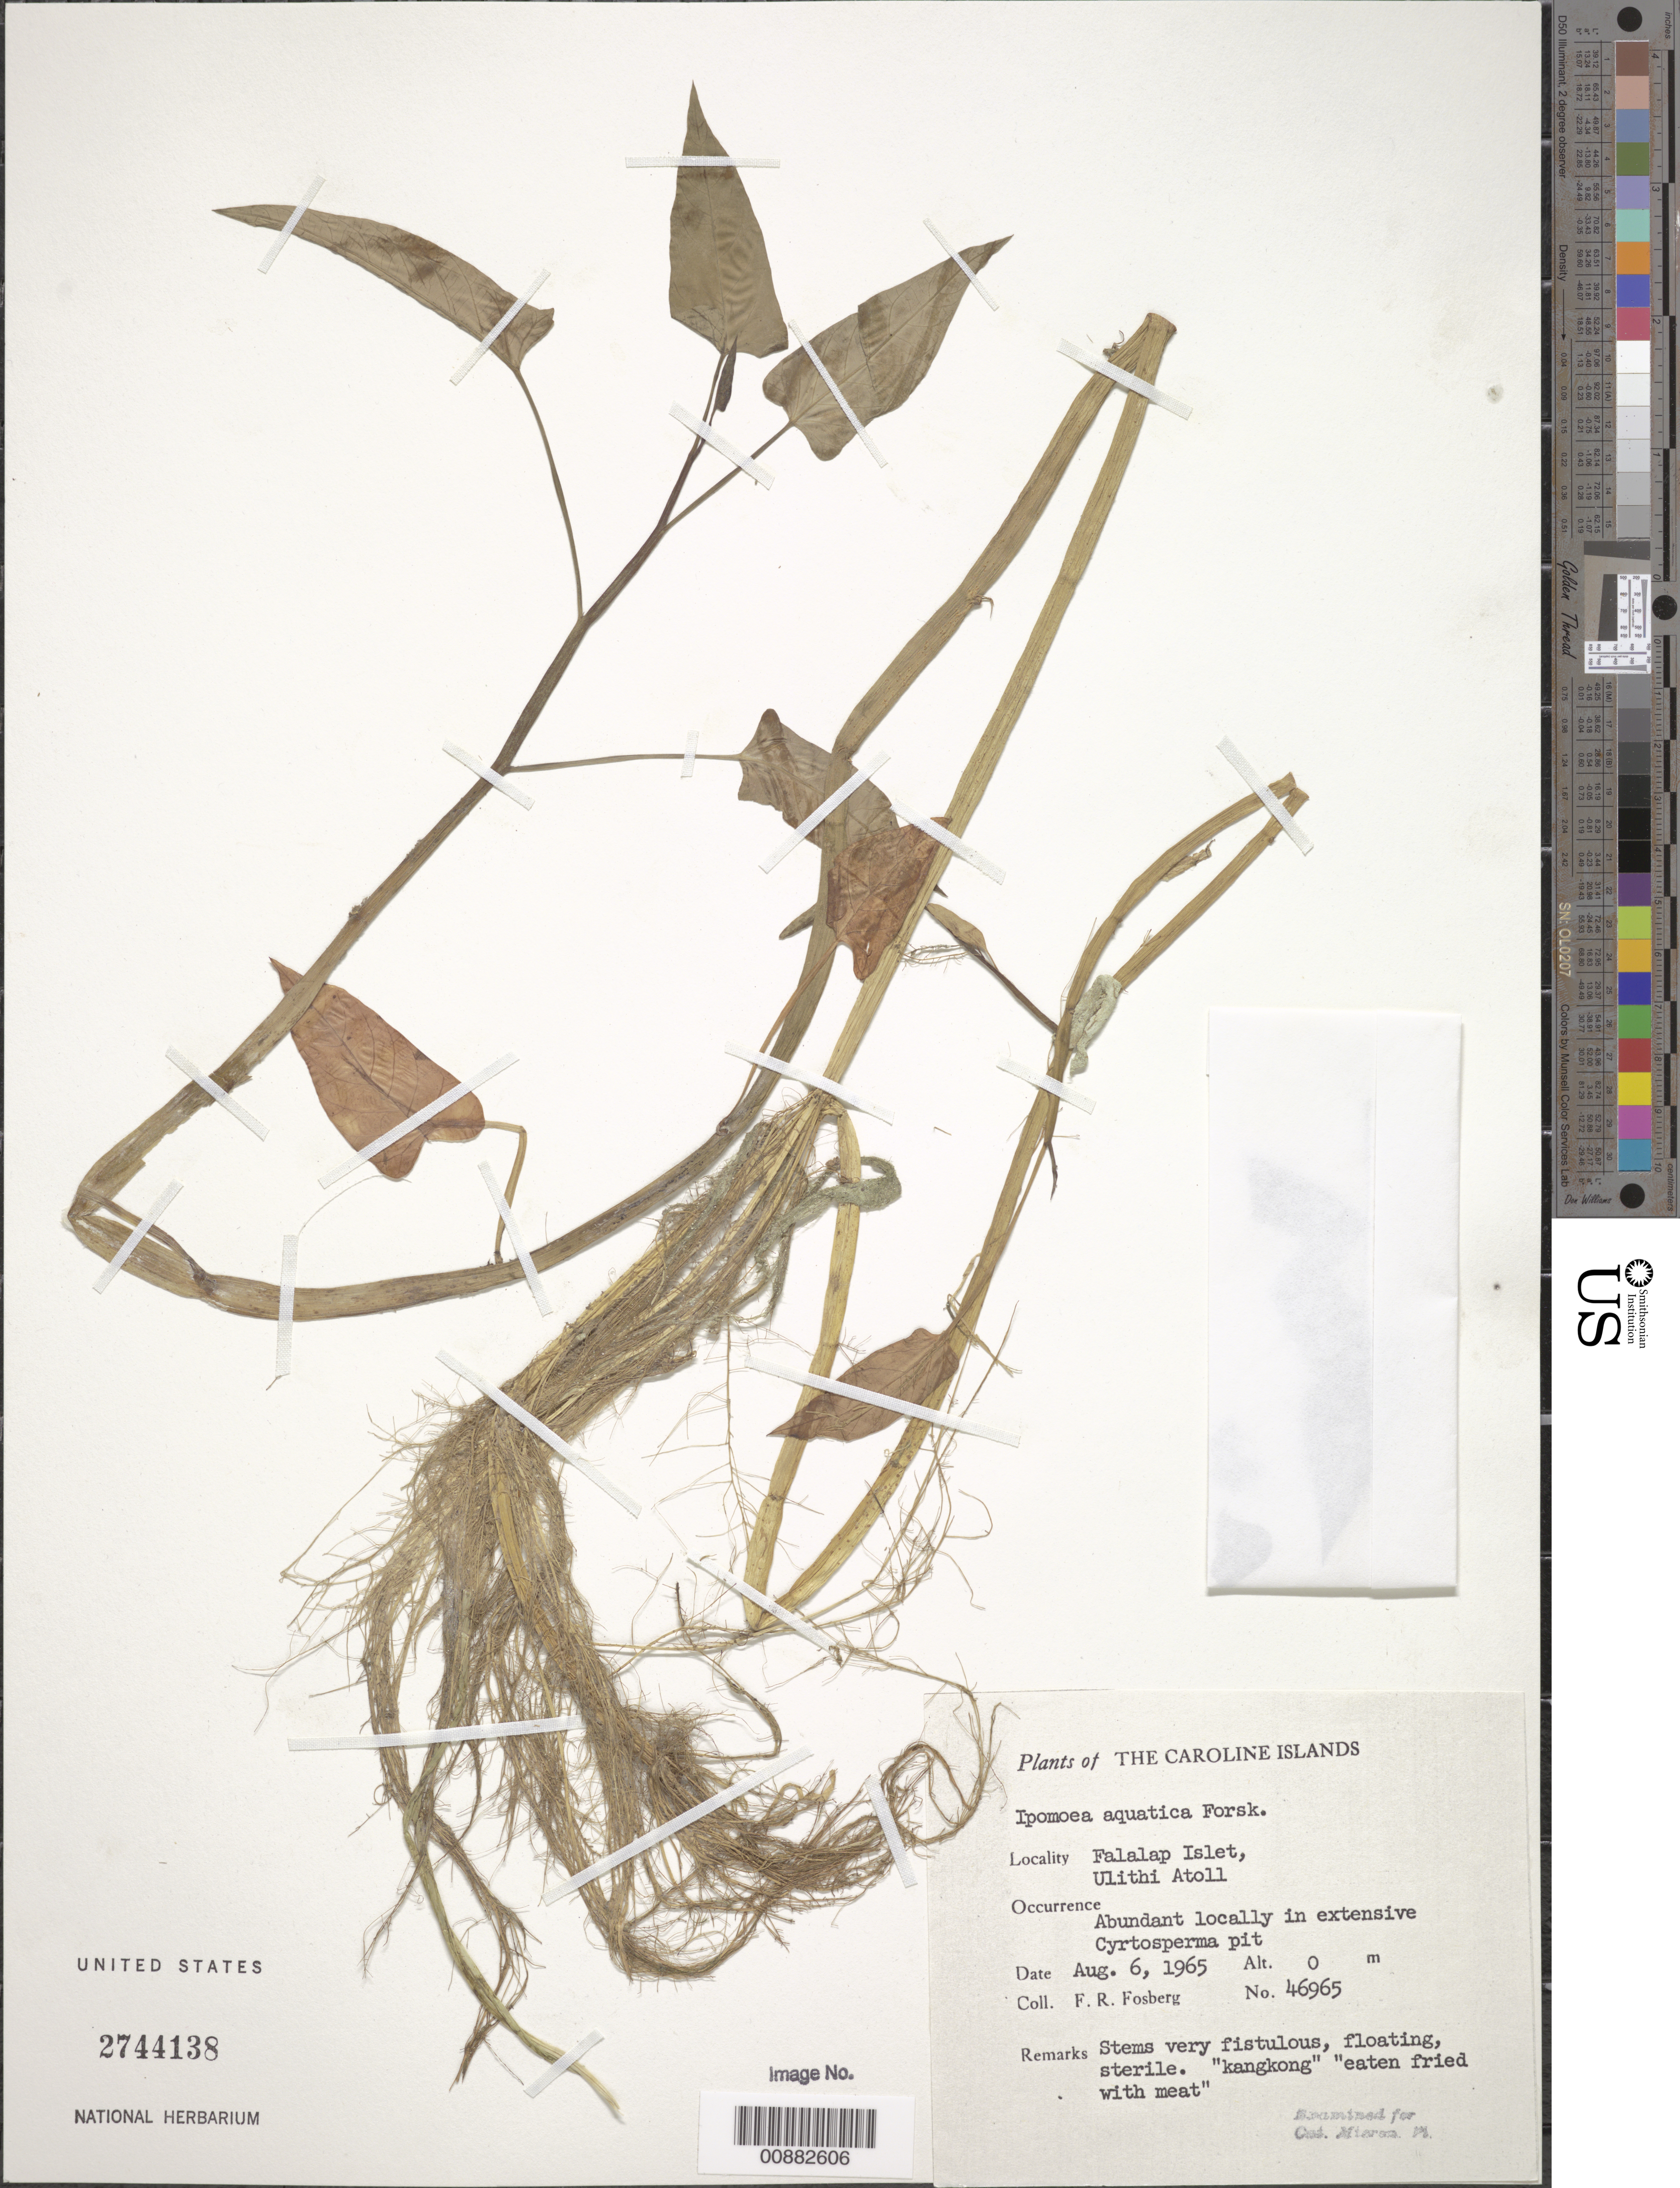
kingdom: Plantae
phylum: Tracheophyta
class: Magnoliopsida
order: Solanales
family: Convolvulaceae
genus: Ipomoea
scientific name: Ipomoea aquatica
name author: Forssk.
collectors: F. R. Fosberg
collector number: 46965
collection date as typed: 06 Aug 1965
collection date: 1965-08-06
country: Micronesia, Federated States of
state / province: Yap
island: Ulithi Atoll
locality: Falalap Islet, Ulithi Atoll. Abundant locally in Cyrtosperma pit.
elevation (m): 0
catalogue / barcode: US 2744138